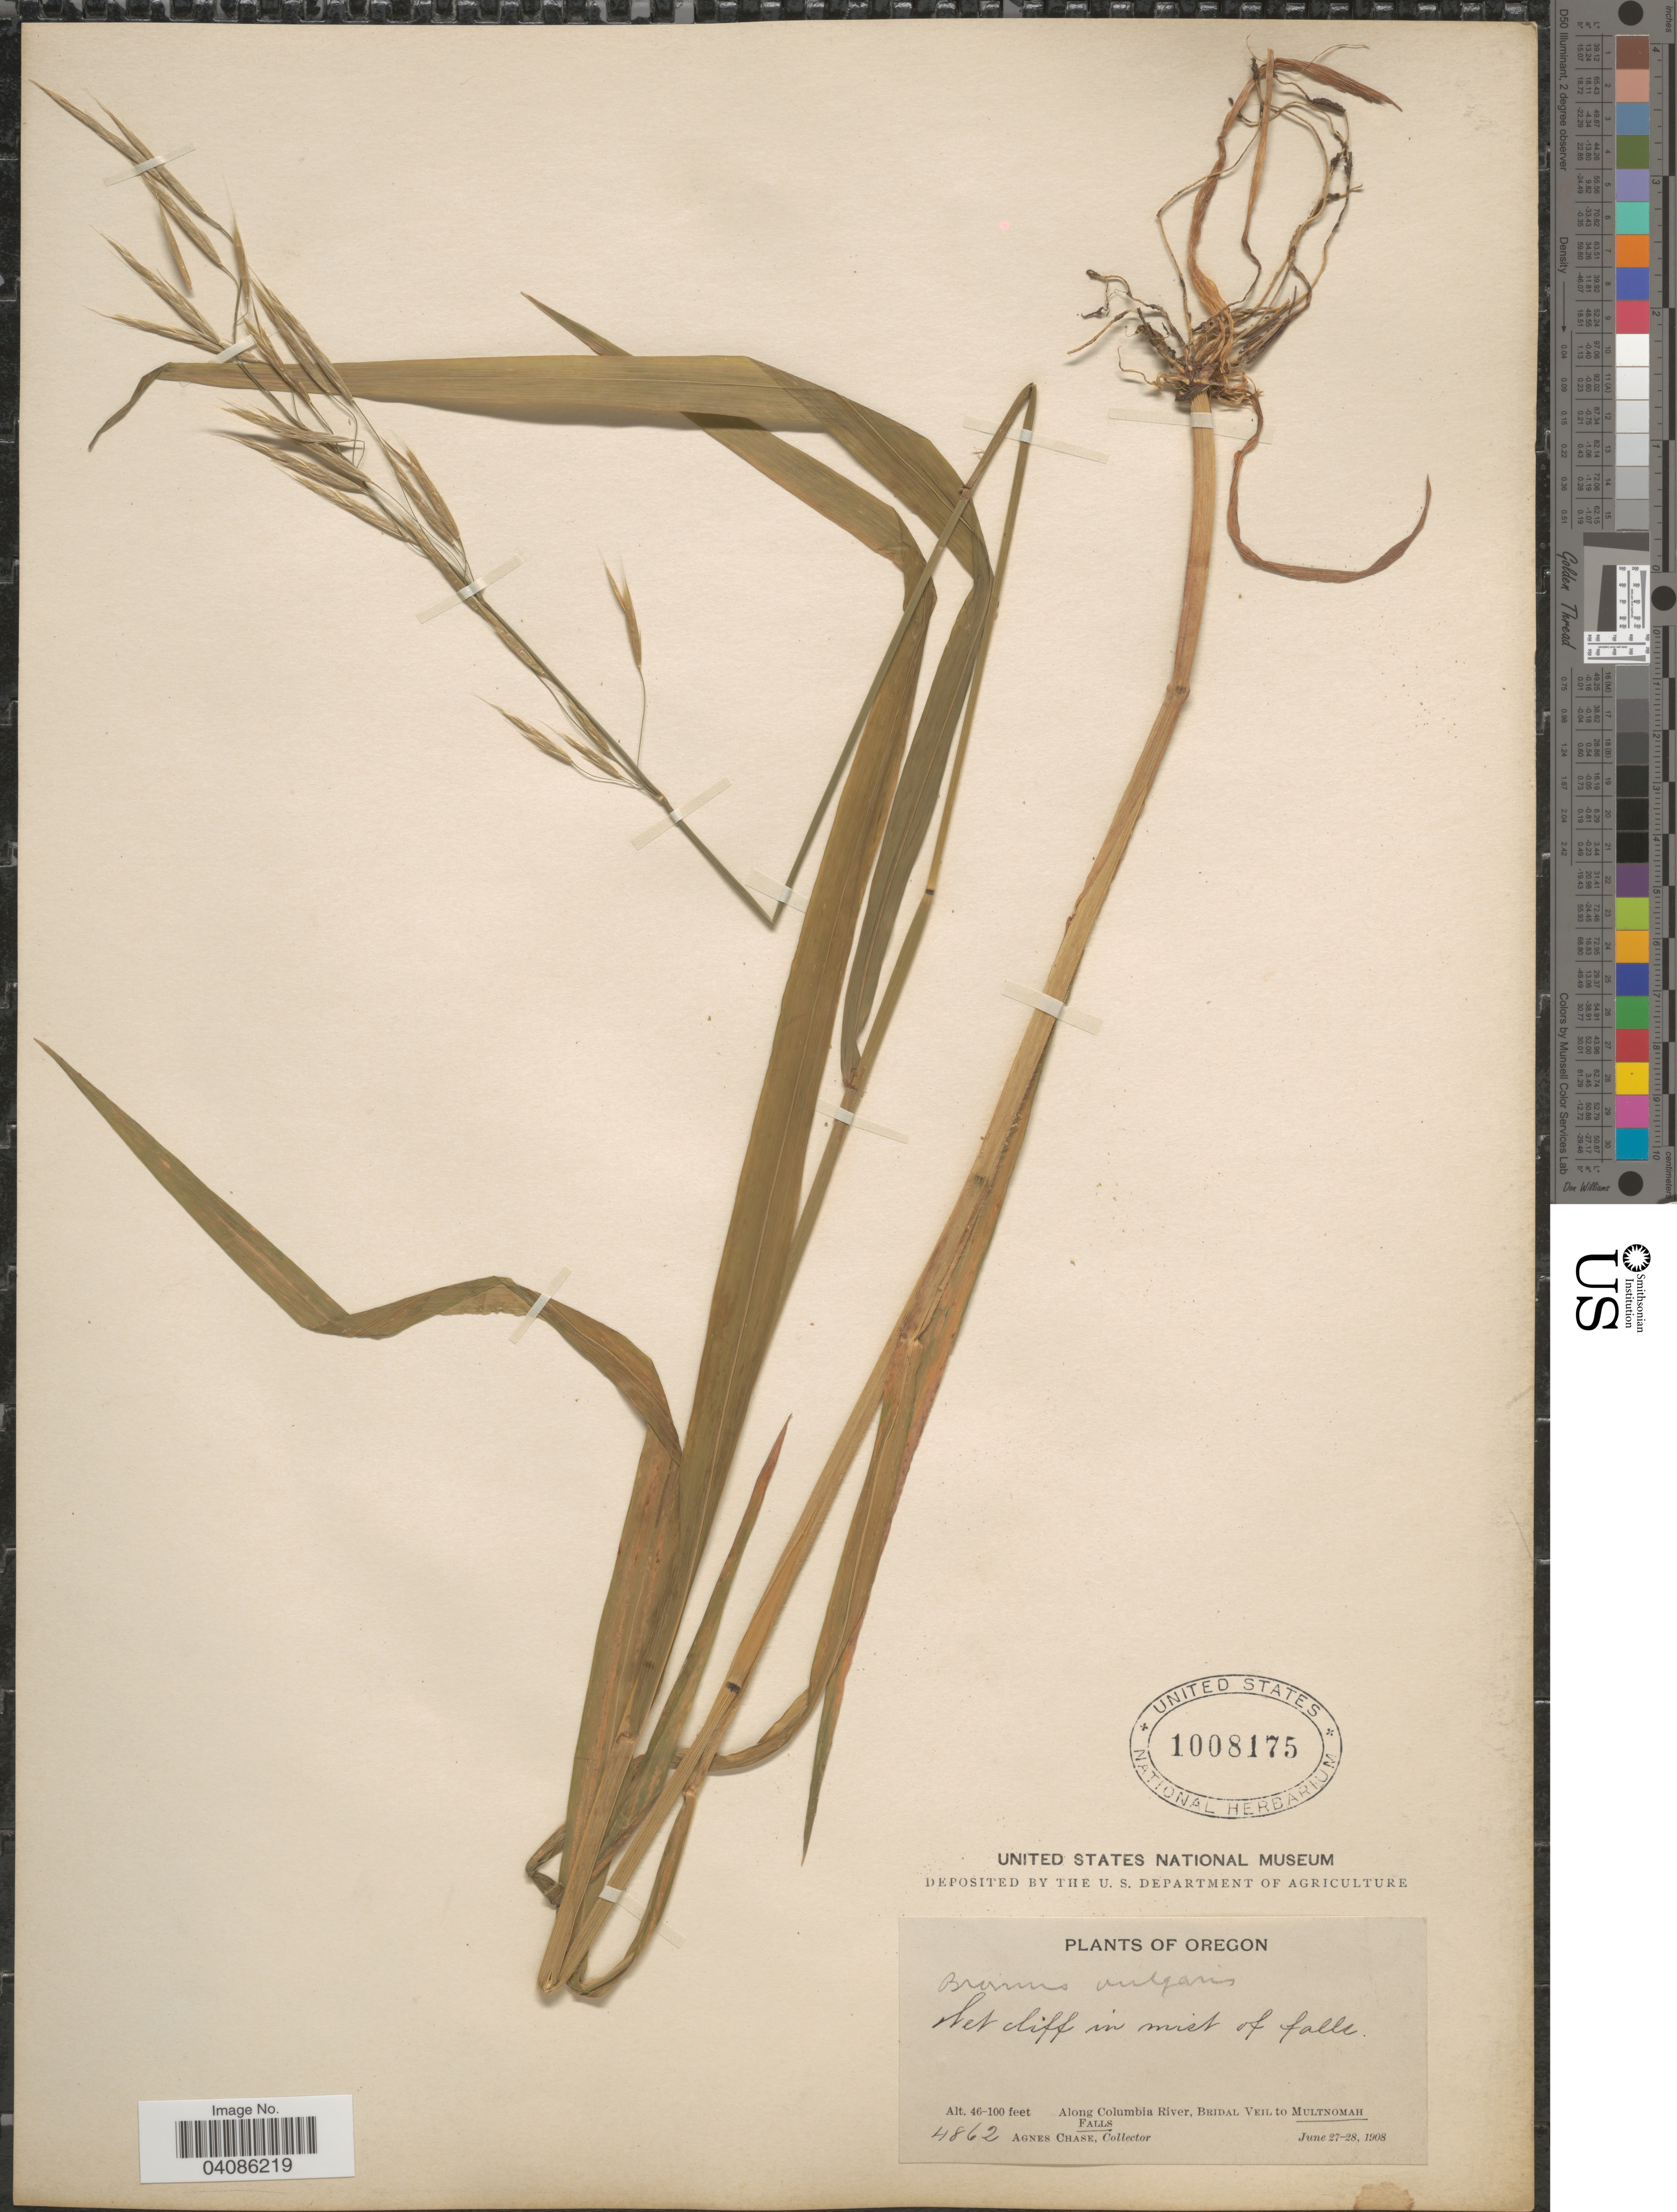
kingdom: Plantae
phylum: Tracheophyta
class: Liliopsida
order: Poales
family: Poaceae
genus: Bromus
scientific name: Bromus texensis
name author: (Shear) Hitchc.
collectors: A. Chase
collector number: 4862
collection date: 1908-06-27/1908-06-28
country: United States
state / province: Oregon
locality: Wet cliff in mist of falls. Along Columbia River, Bridal Veil to Multnomah Falls.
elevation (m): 14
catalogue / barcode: US 1008175